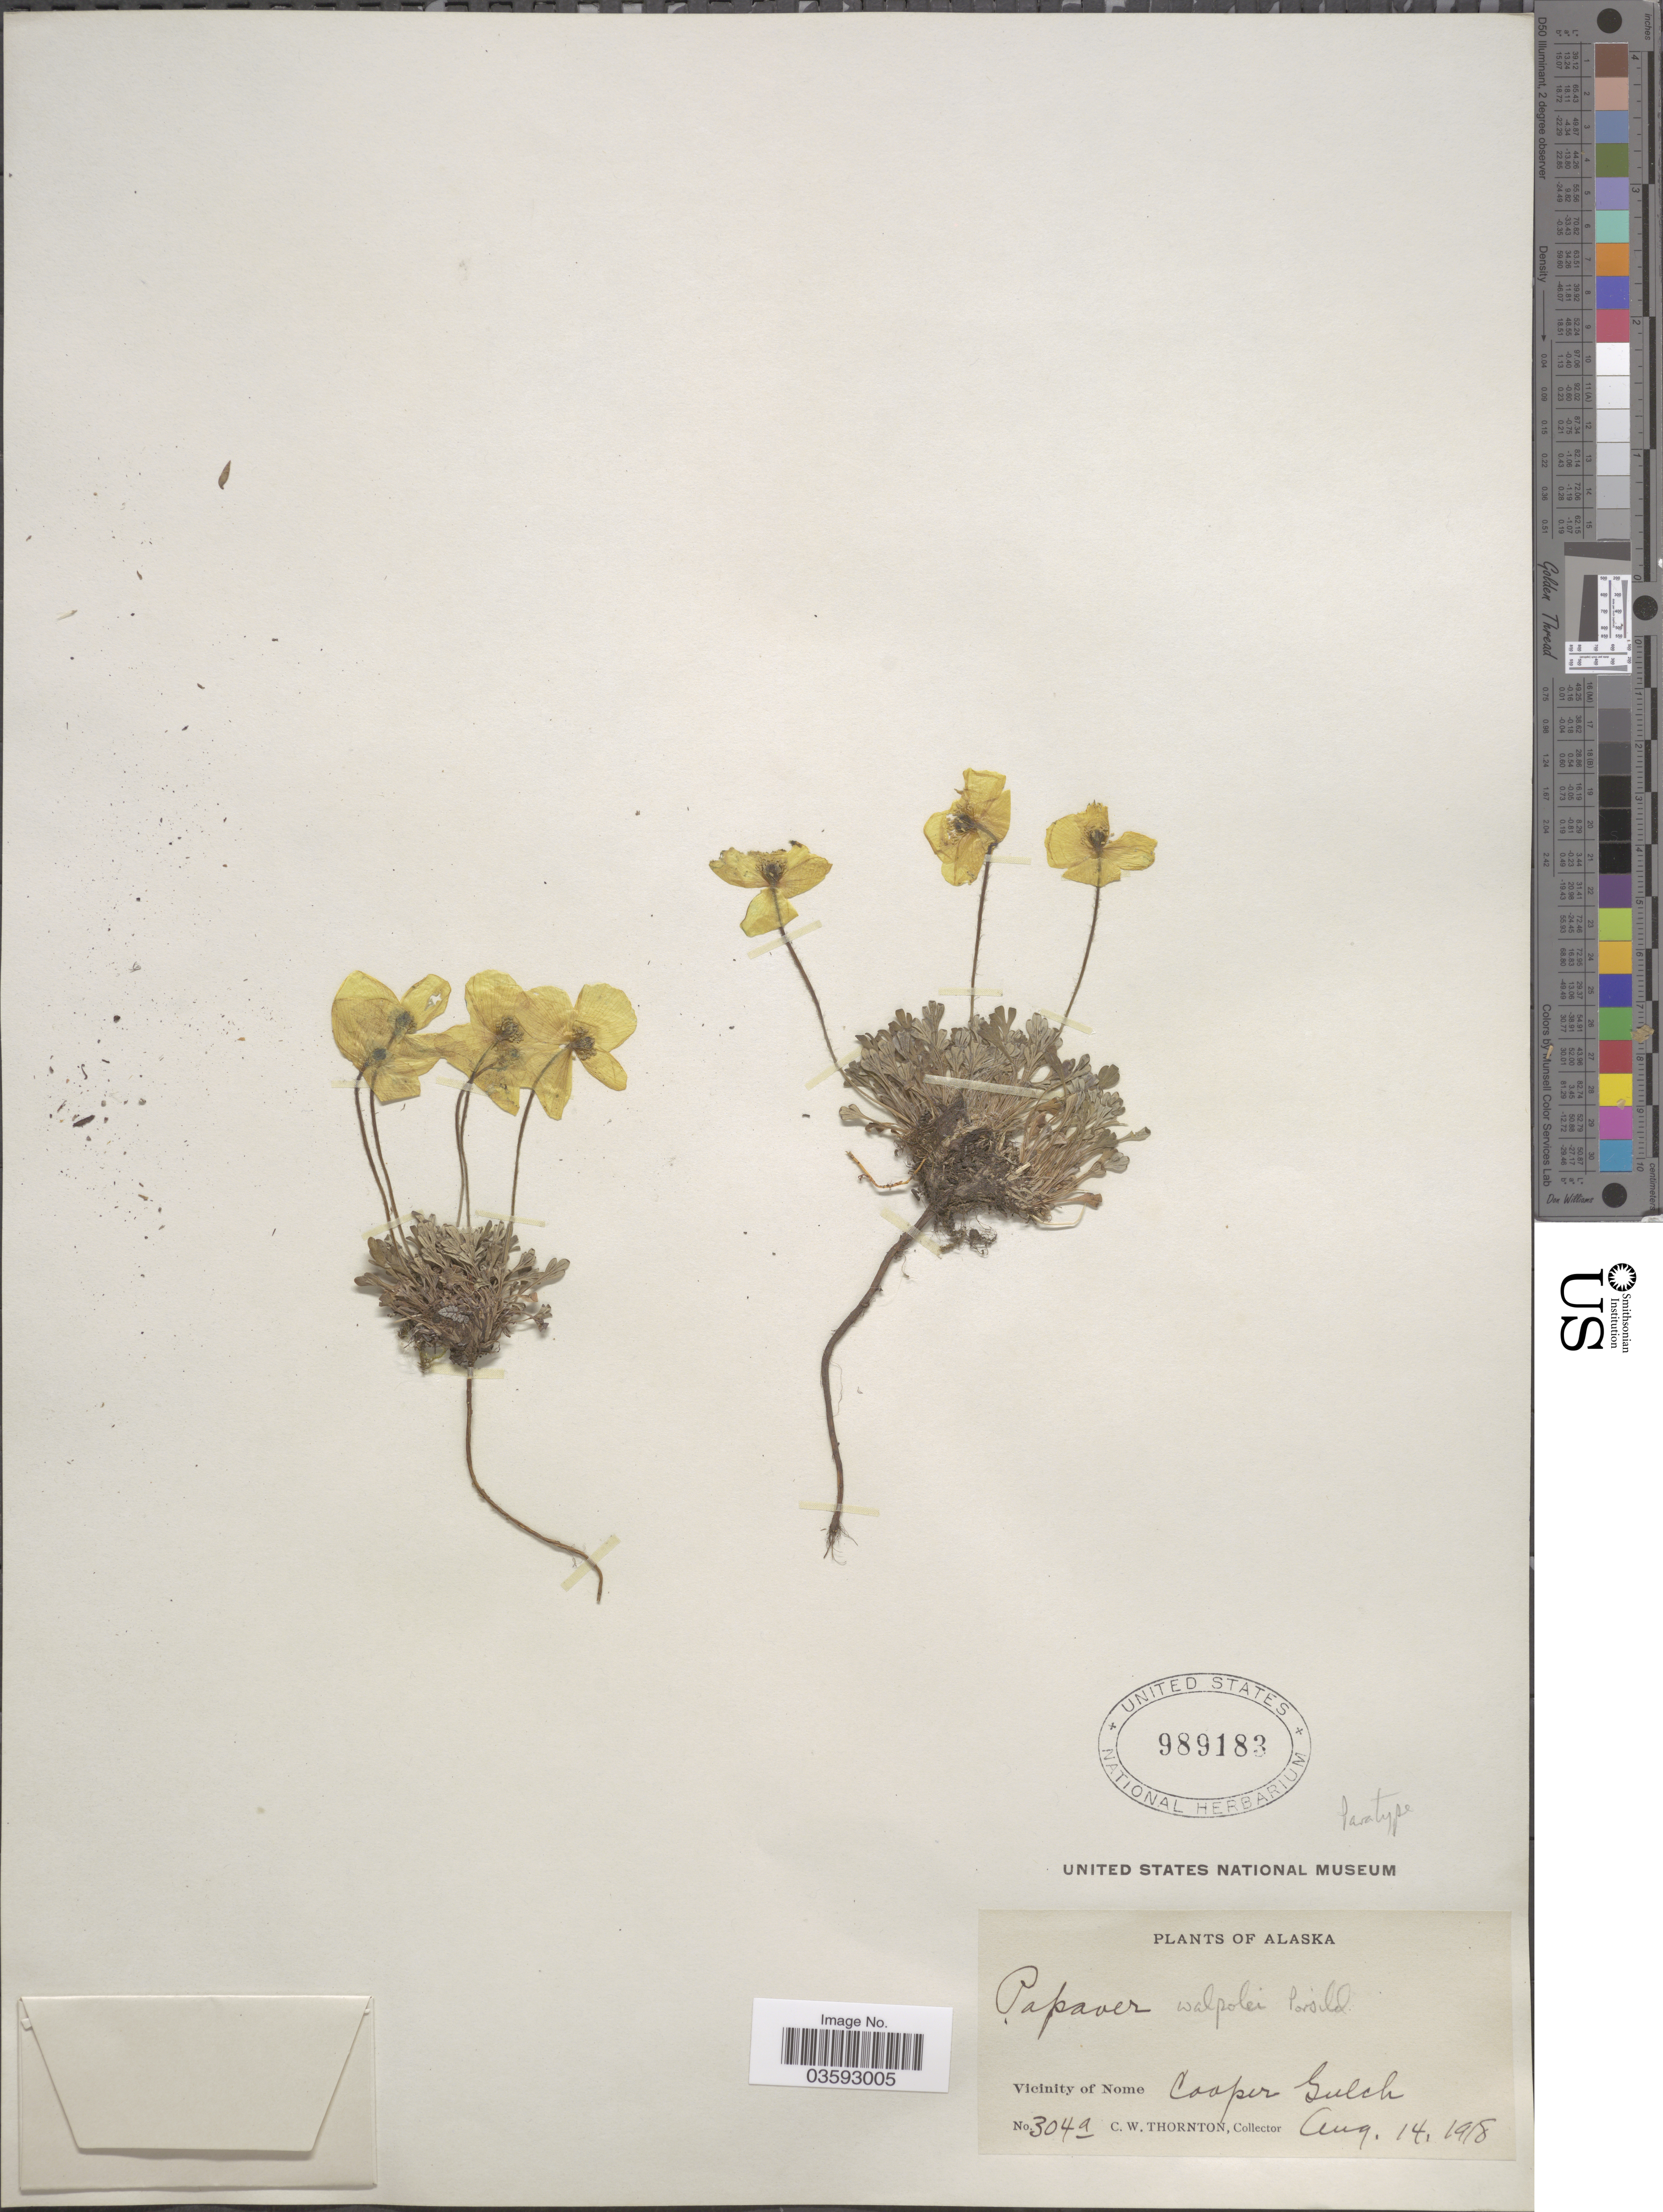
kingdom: Plantae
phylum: Tracheophyta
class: Magnoliopsida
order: Ranunculales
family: Papaveraceae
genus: Papaver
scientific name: Papaver walpolei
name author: A.E. Porsild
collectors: C. Thornton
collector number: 304a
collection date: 1918-08-14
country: United States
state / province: Alaska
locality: Vicinity of Nome. Cooper Gulch.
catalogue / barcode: US 989183